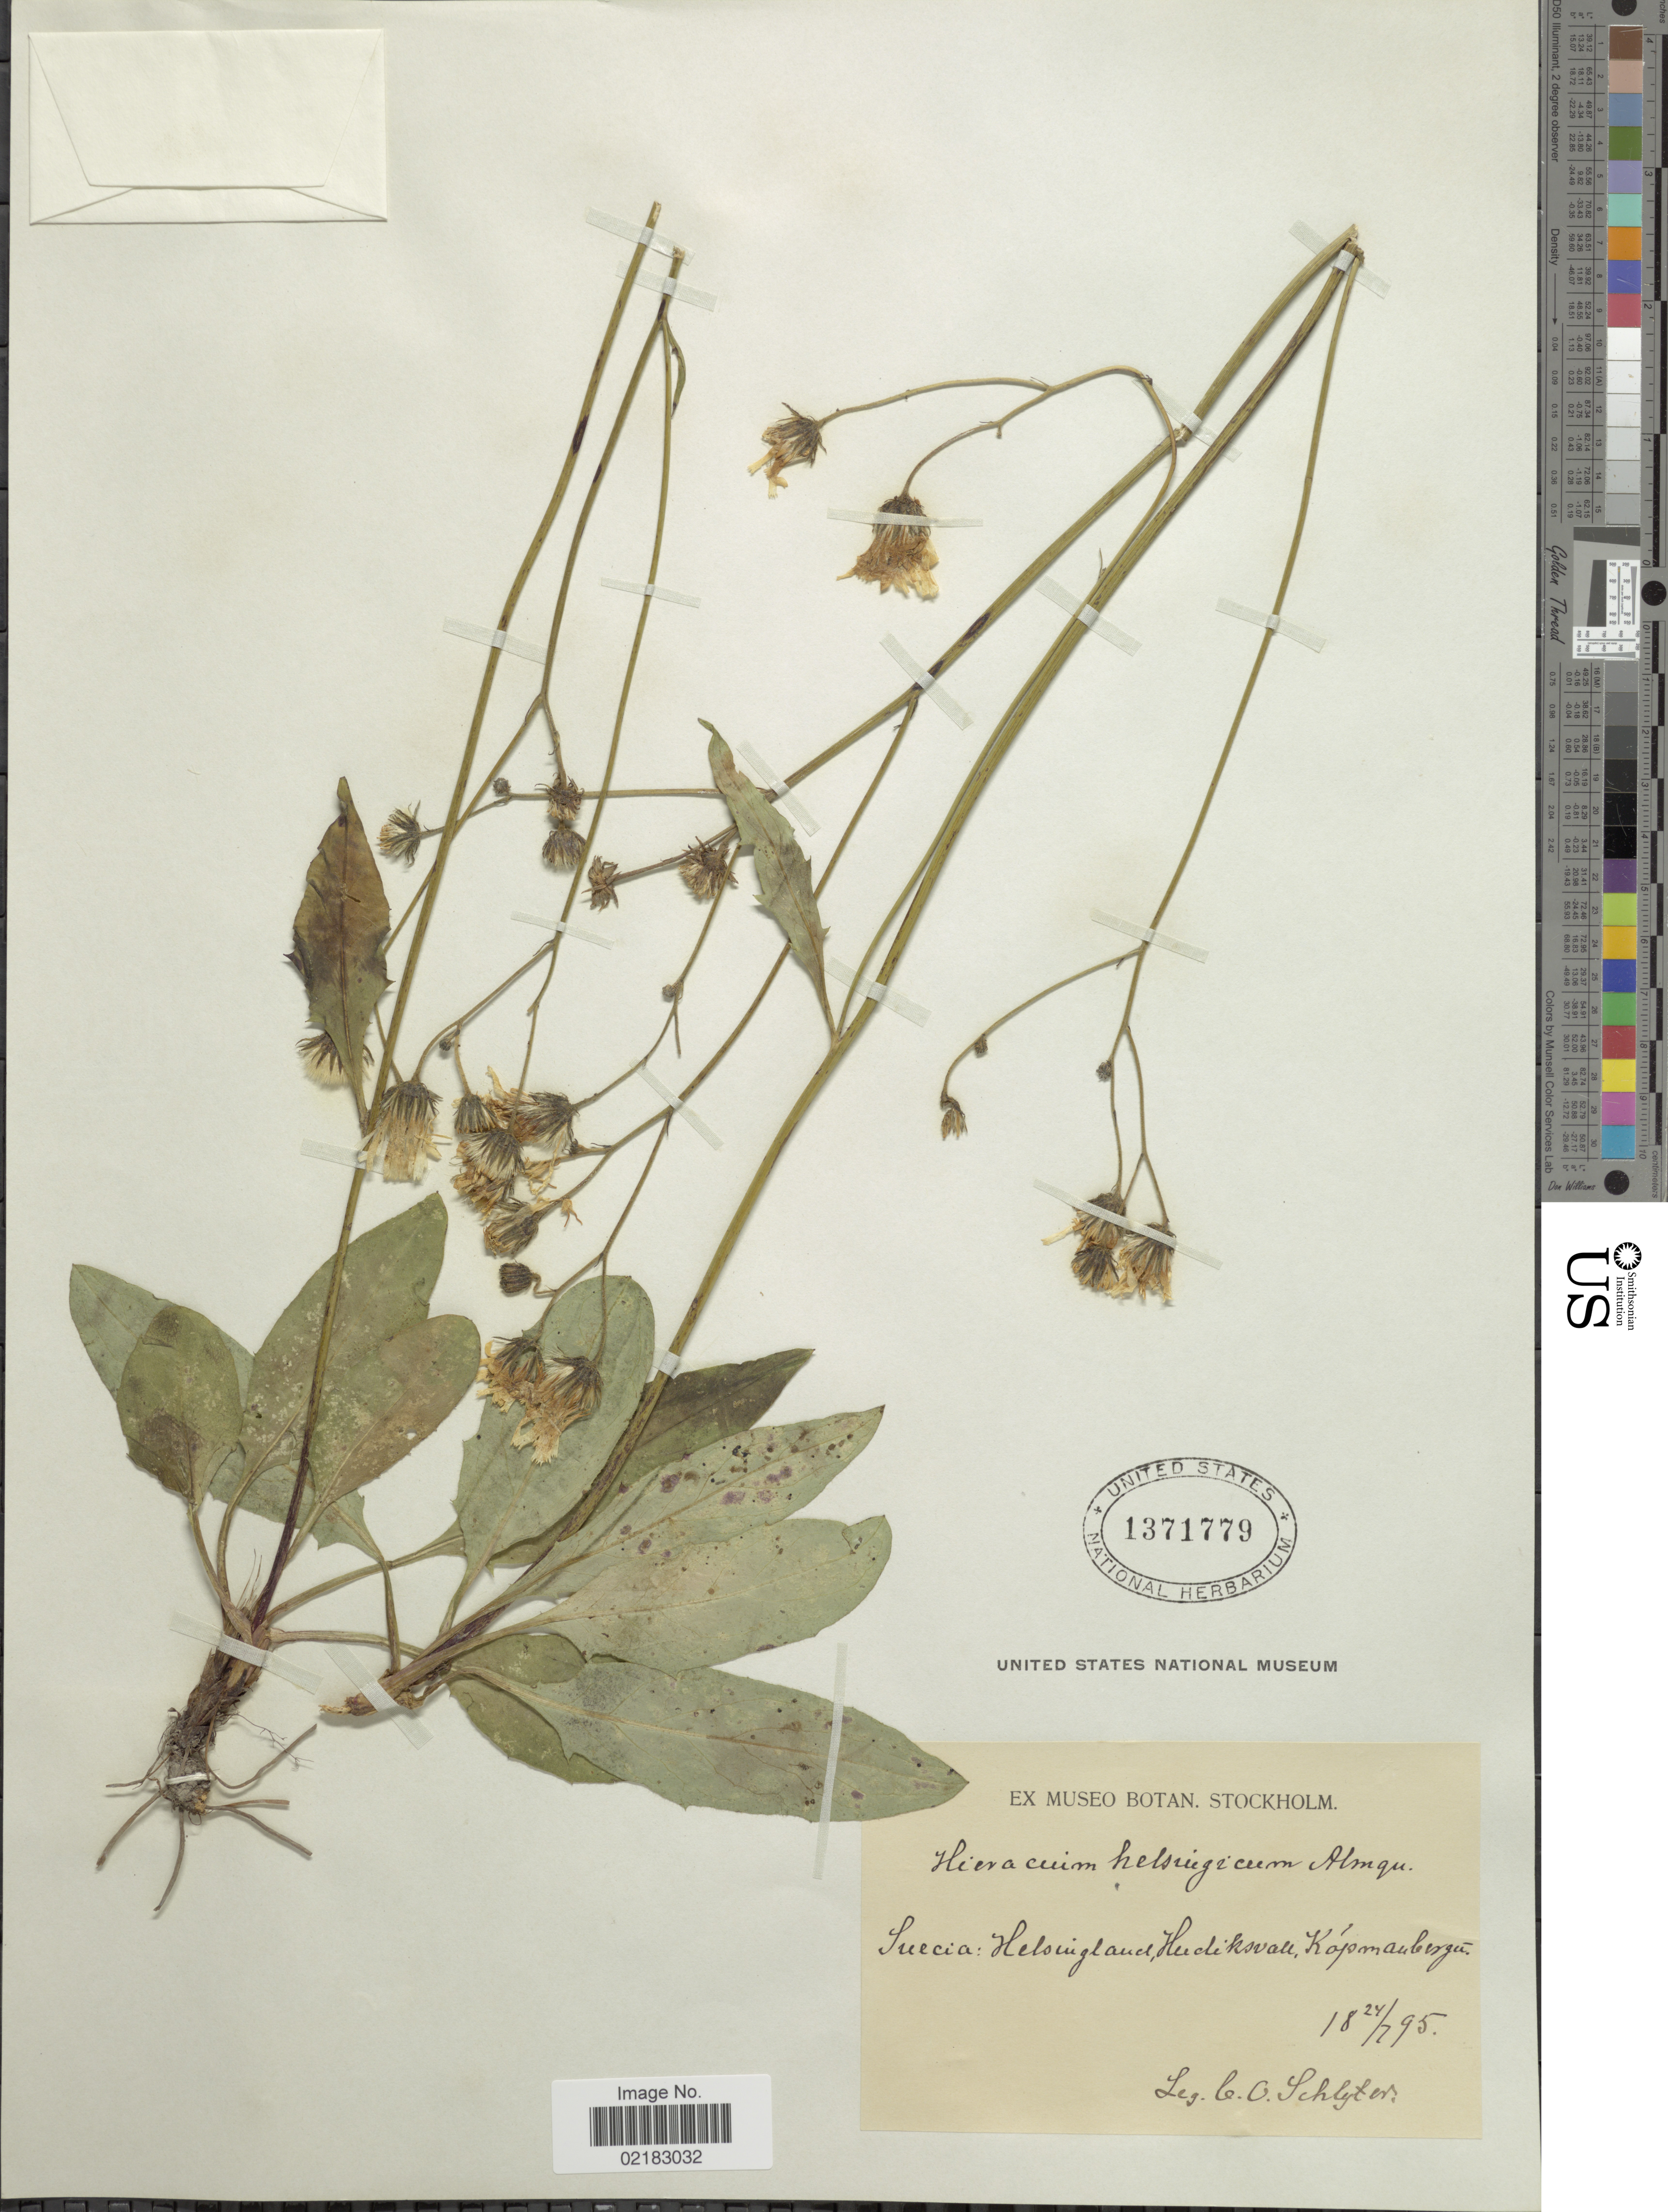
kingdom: Plantae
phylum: Tracheophyta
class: Magnoliopsida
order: Asterales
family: Asteraceae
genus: Hieracium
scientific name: Hieracium helsingicum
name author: Almquist ex Dahlst.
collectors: C. Schlyter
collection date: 1895-07-24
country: Sweden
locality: Helsingland, Hudiksvall, Köpmanberget.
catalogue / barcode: US 1371779